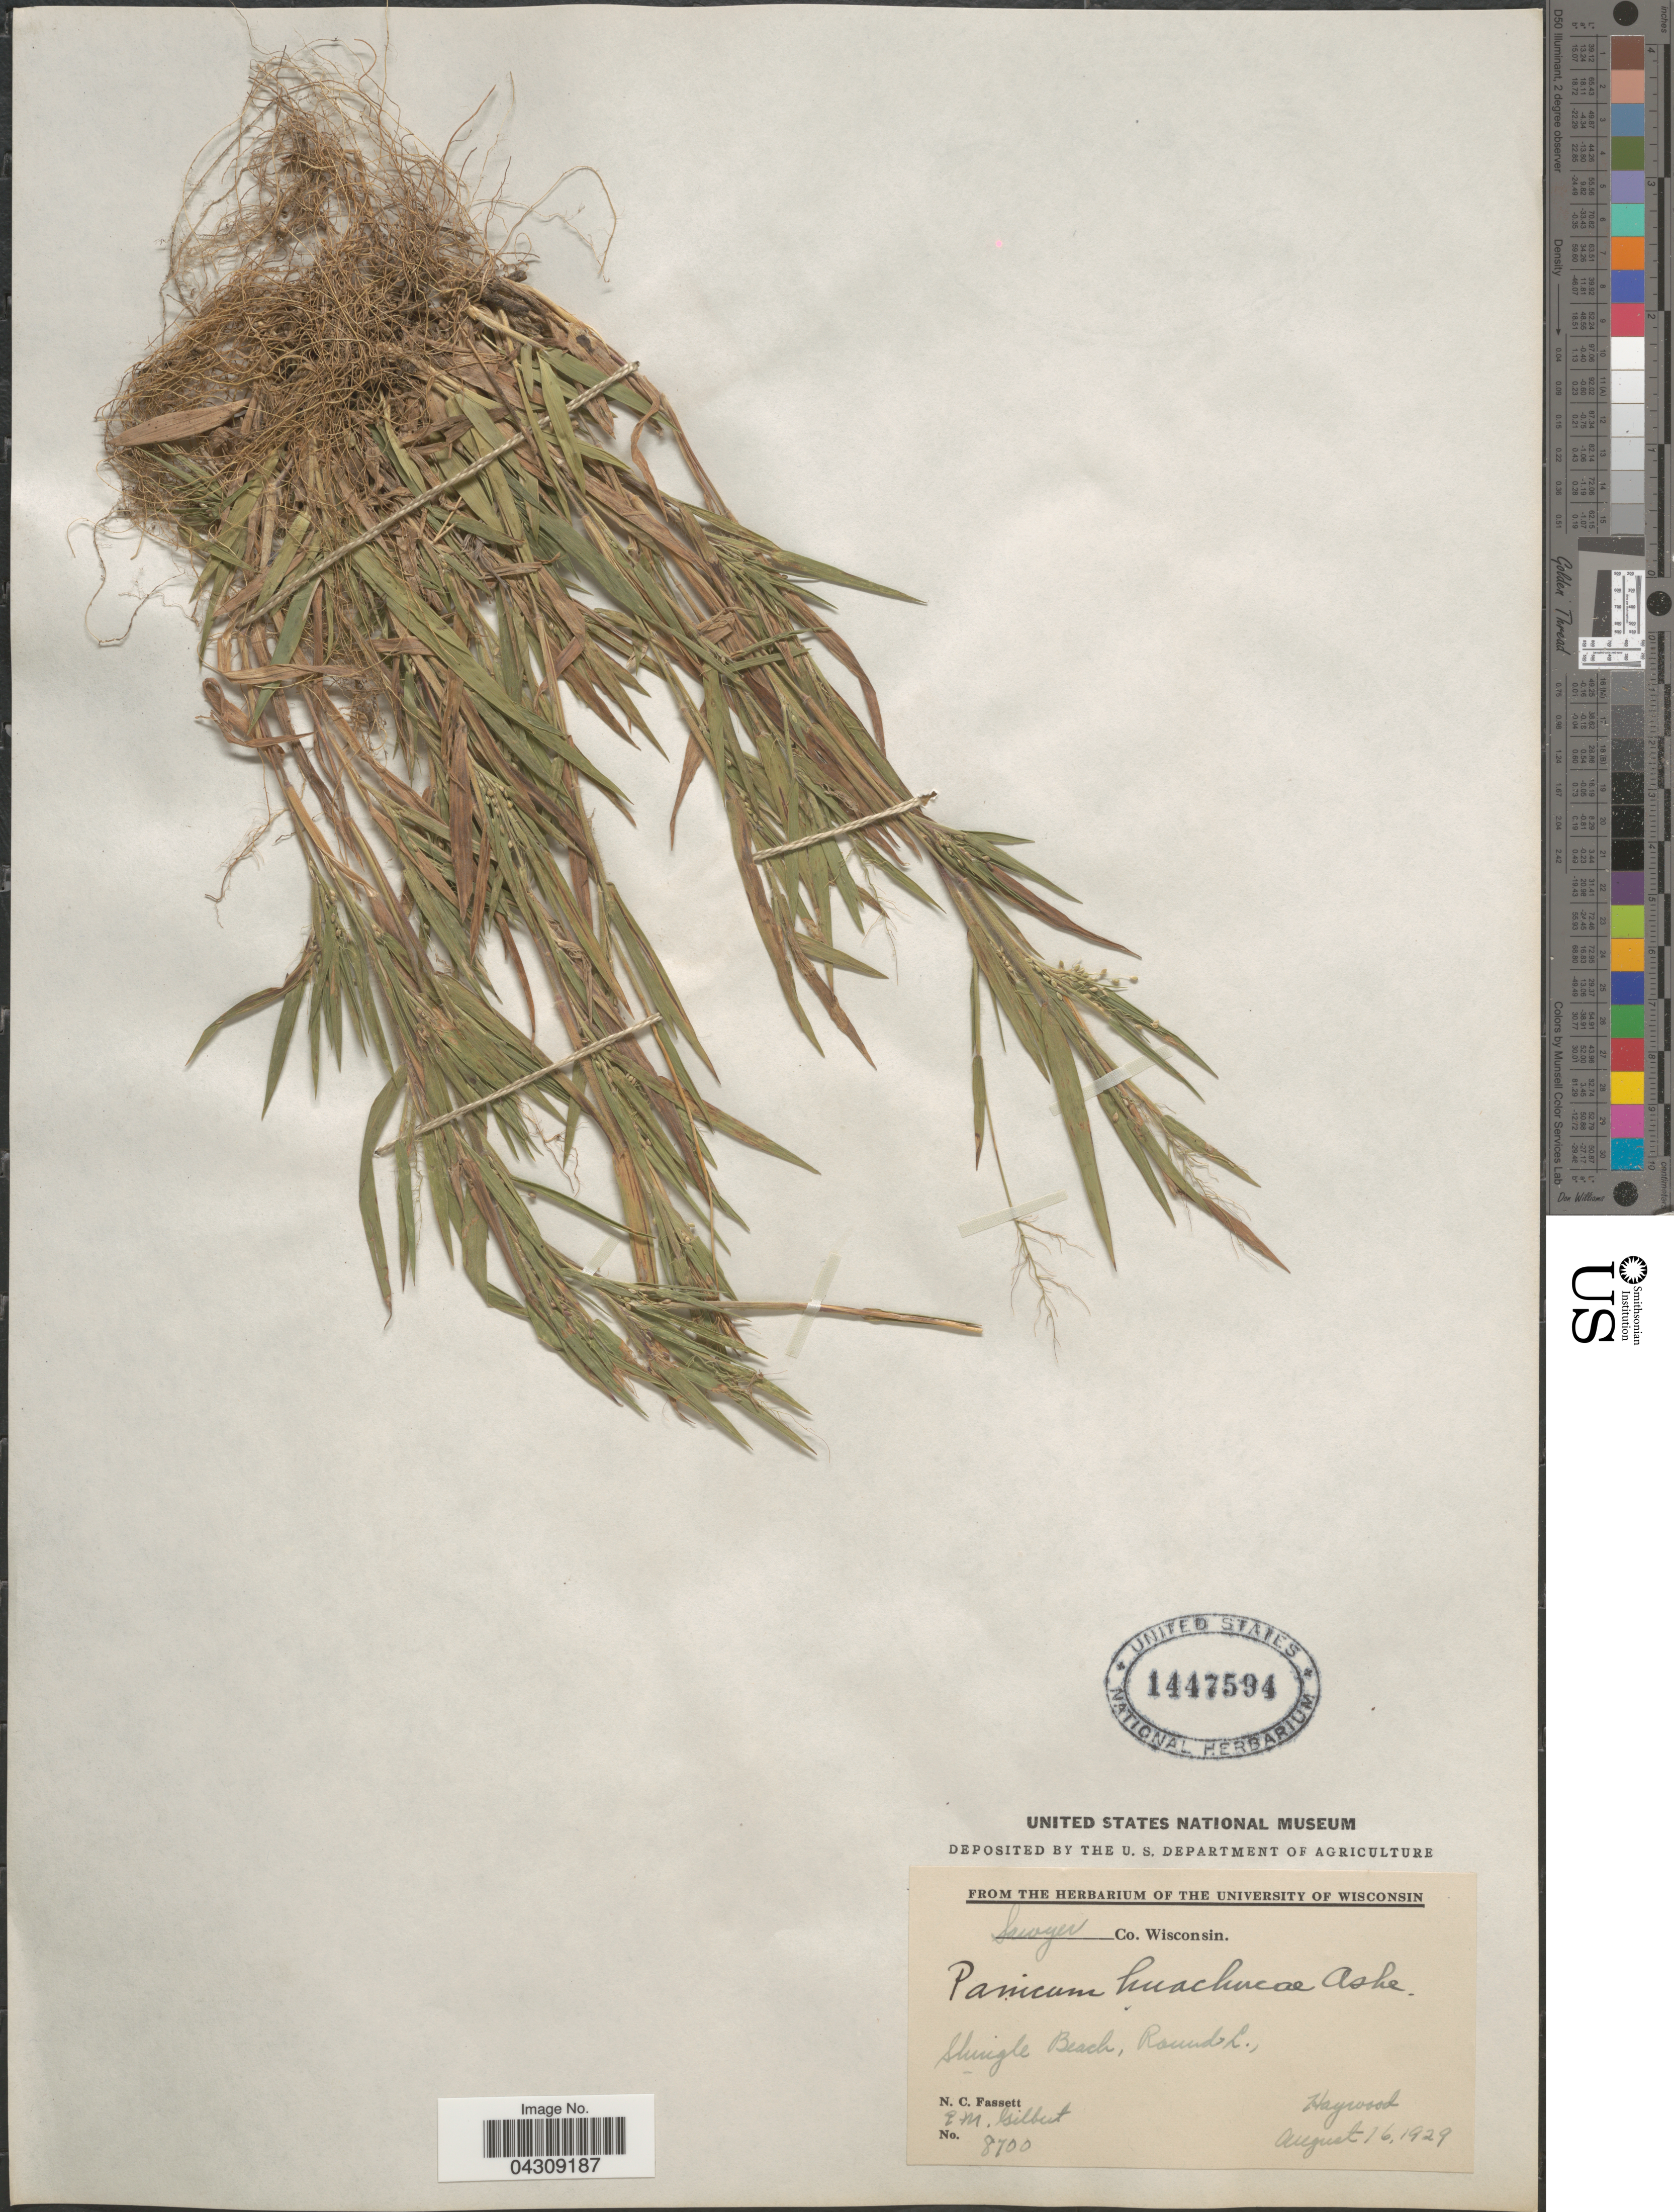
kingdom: Plantae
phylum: Tracheophyta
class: Liliopsida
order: Poales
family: Poaceae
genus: Dichanthelium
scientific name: Dichanthelium acuminatum var. acuminatum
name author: (Sw.) Gould & C.A. Clark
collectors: N. C. Fassett & E. Gilbert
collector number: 8700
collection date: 1929-08-16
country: United States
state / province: Wisconsin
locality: Sawyer Co. Shingle Beach, Round L., Haywood.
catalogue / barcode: US 1447594